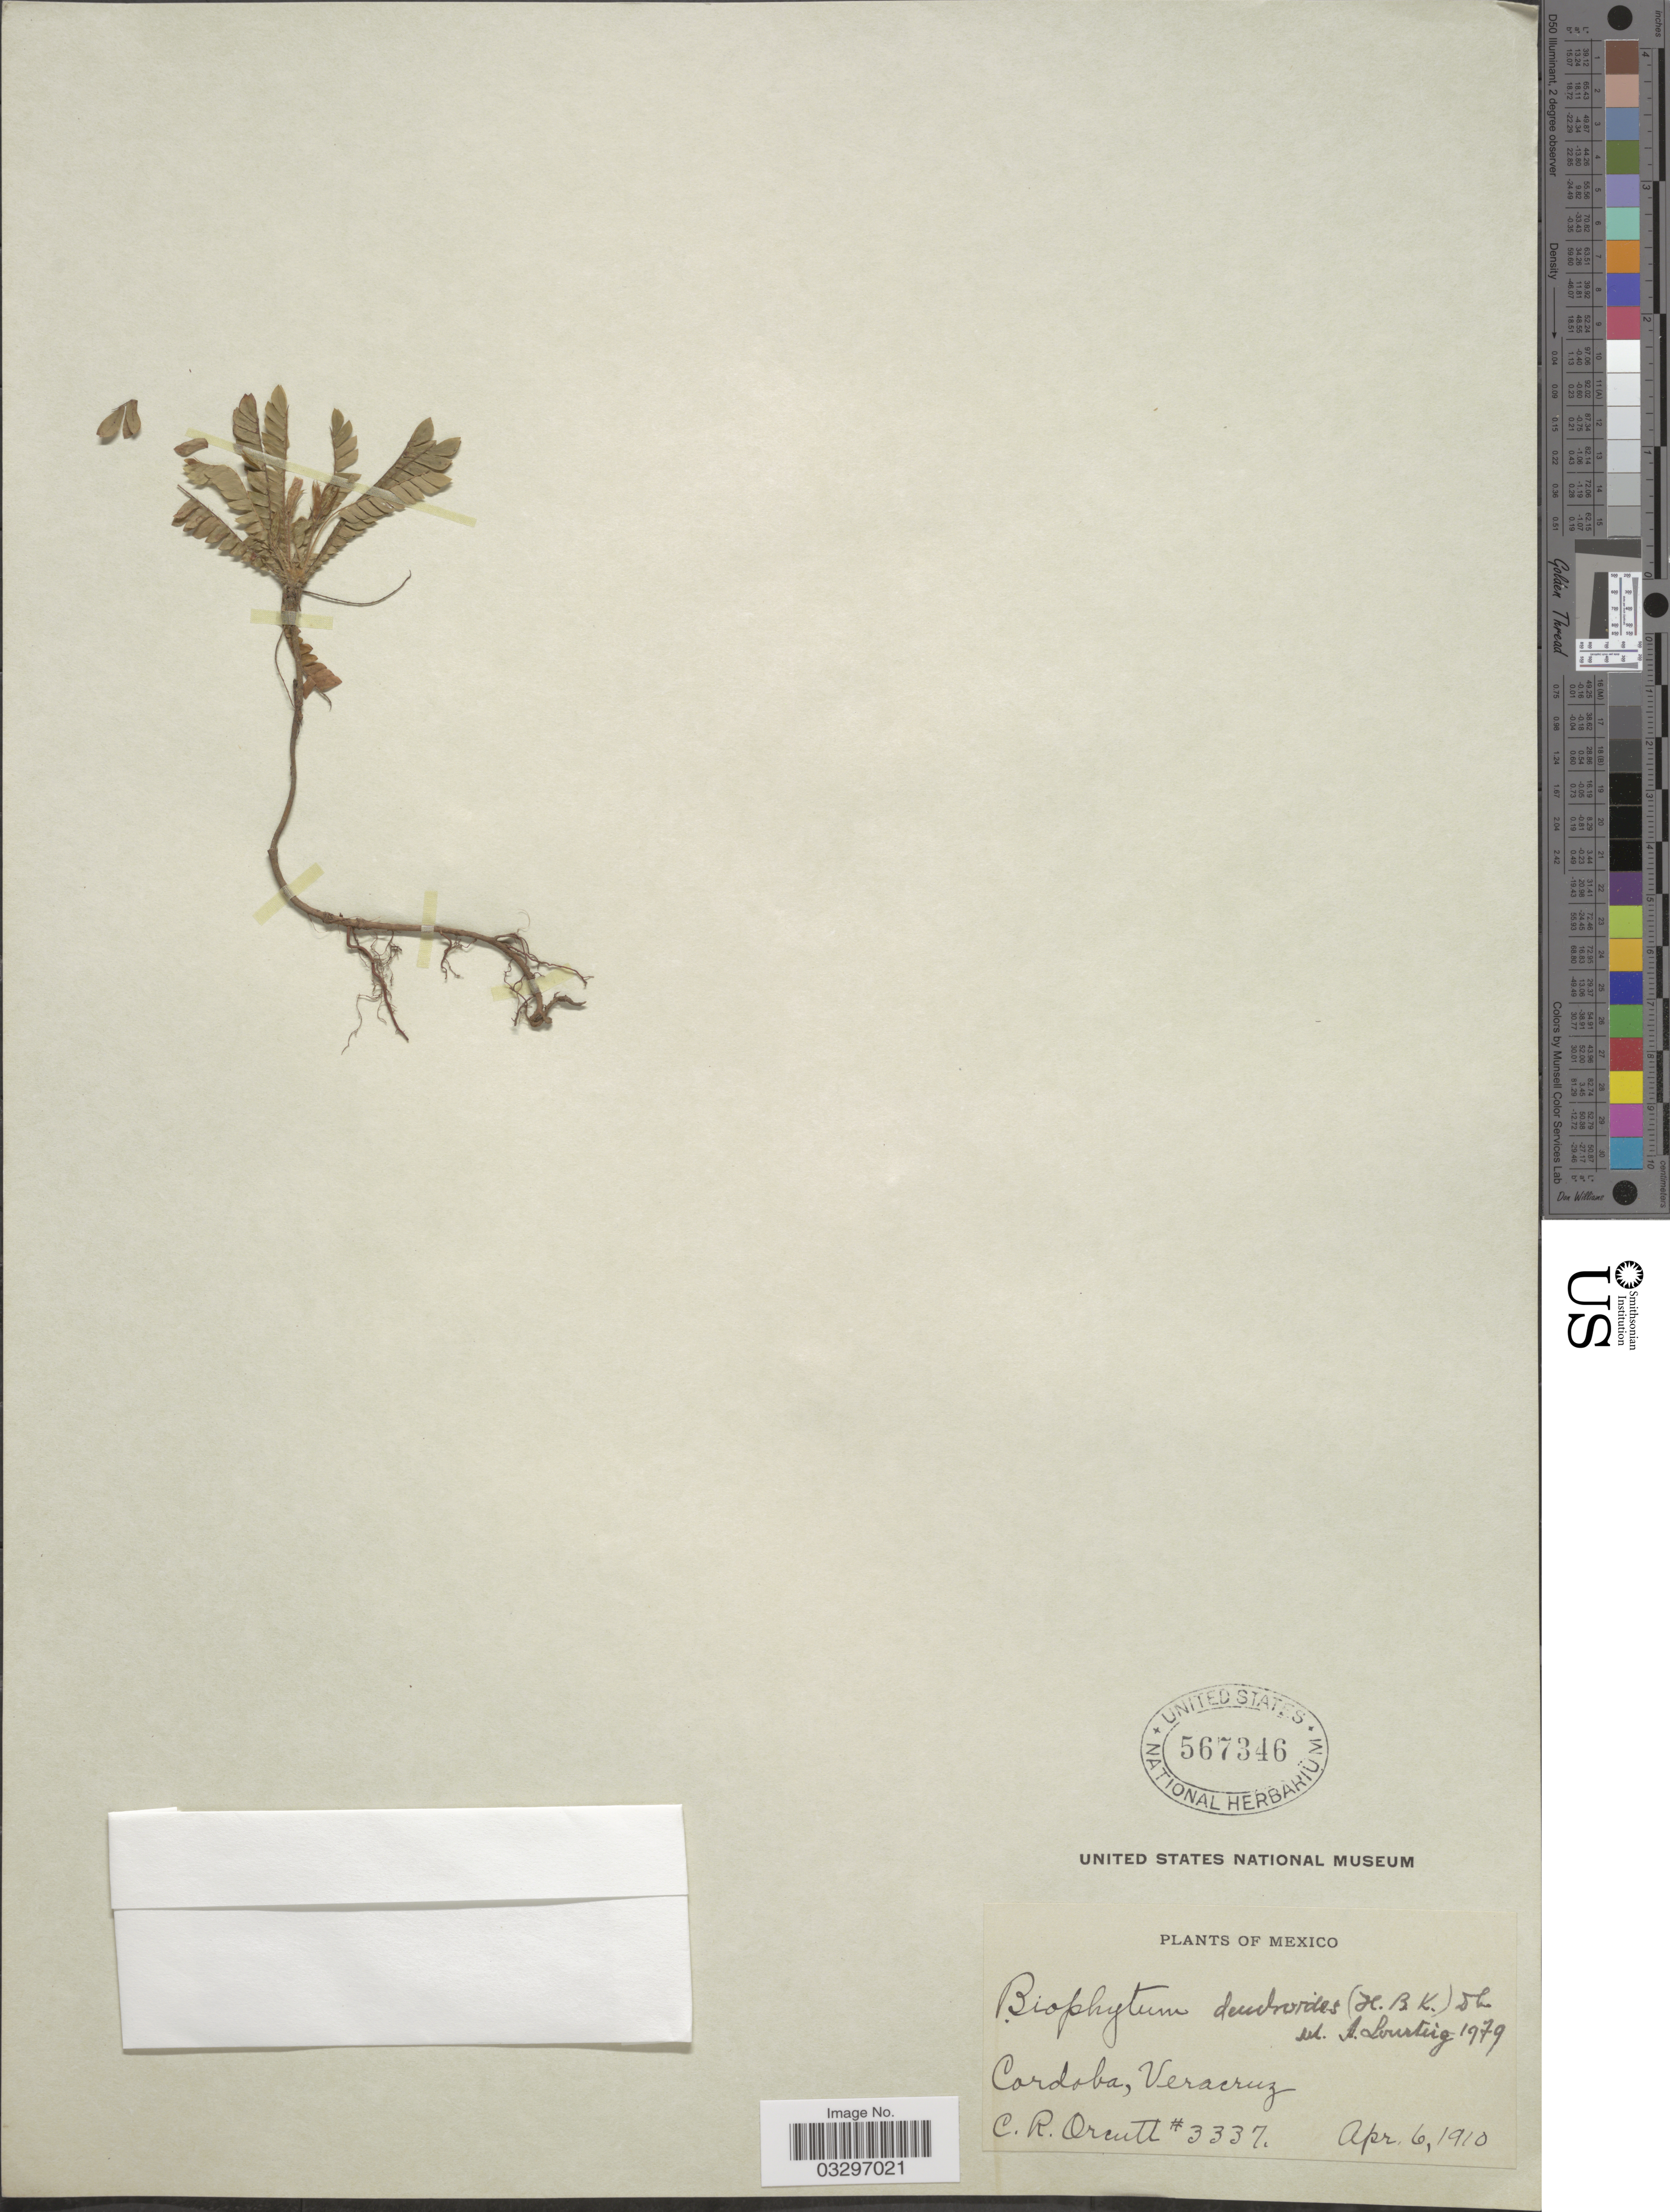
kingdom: Plantae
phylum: Tracheophyta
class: Magnoliopsida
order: Oxalidales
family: Oxalidaceae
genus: Biophytum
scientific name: Biophytum dendroides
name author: (Kunth) DC.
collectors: C. R. Orcutt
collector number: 3337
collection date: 1910-04-06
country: Mexico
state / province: Veracruz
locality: Cordoba, Veracruz.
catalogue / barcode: US 567346